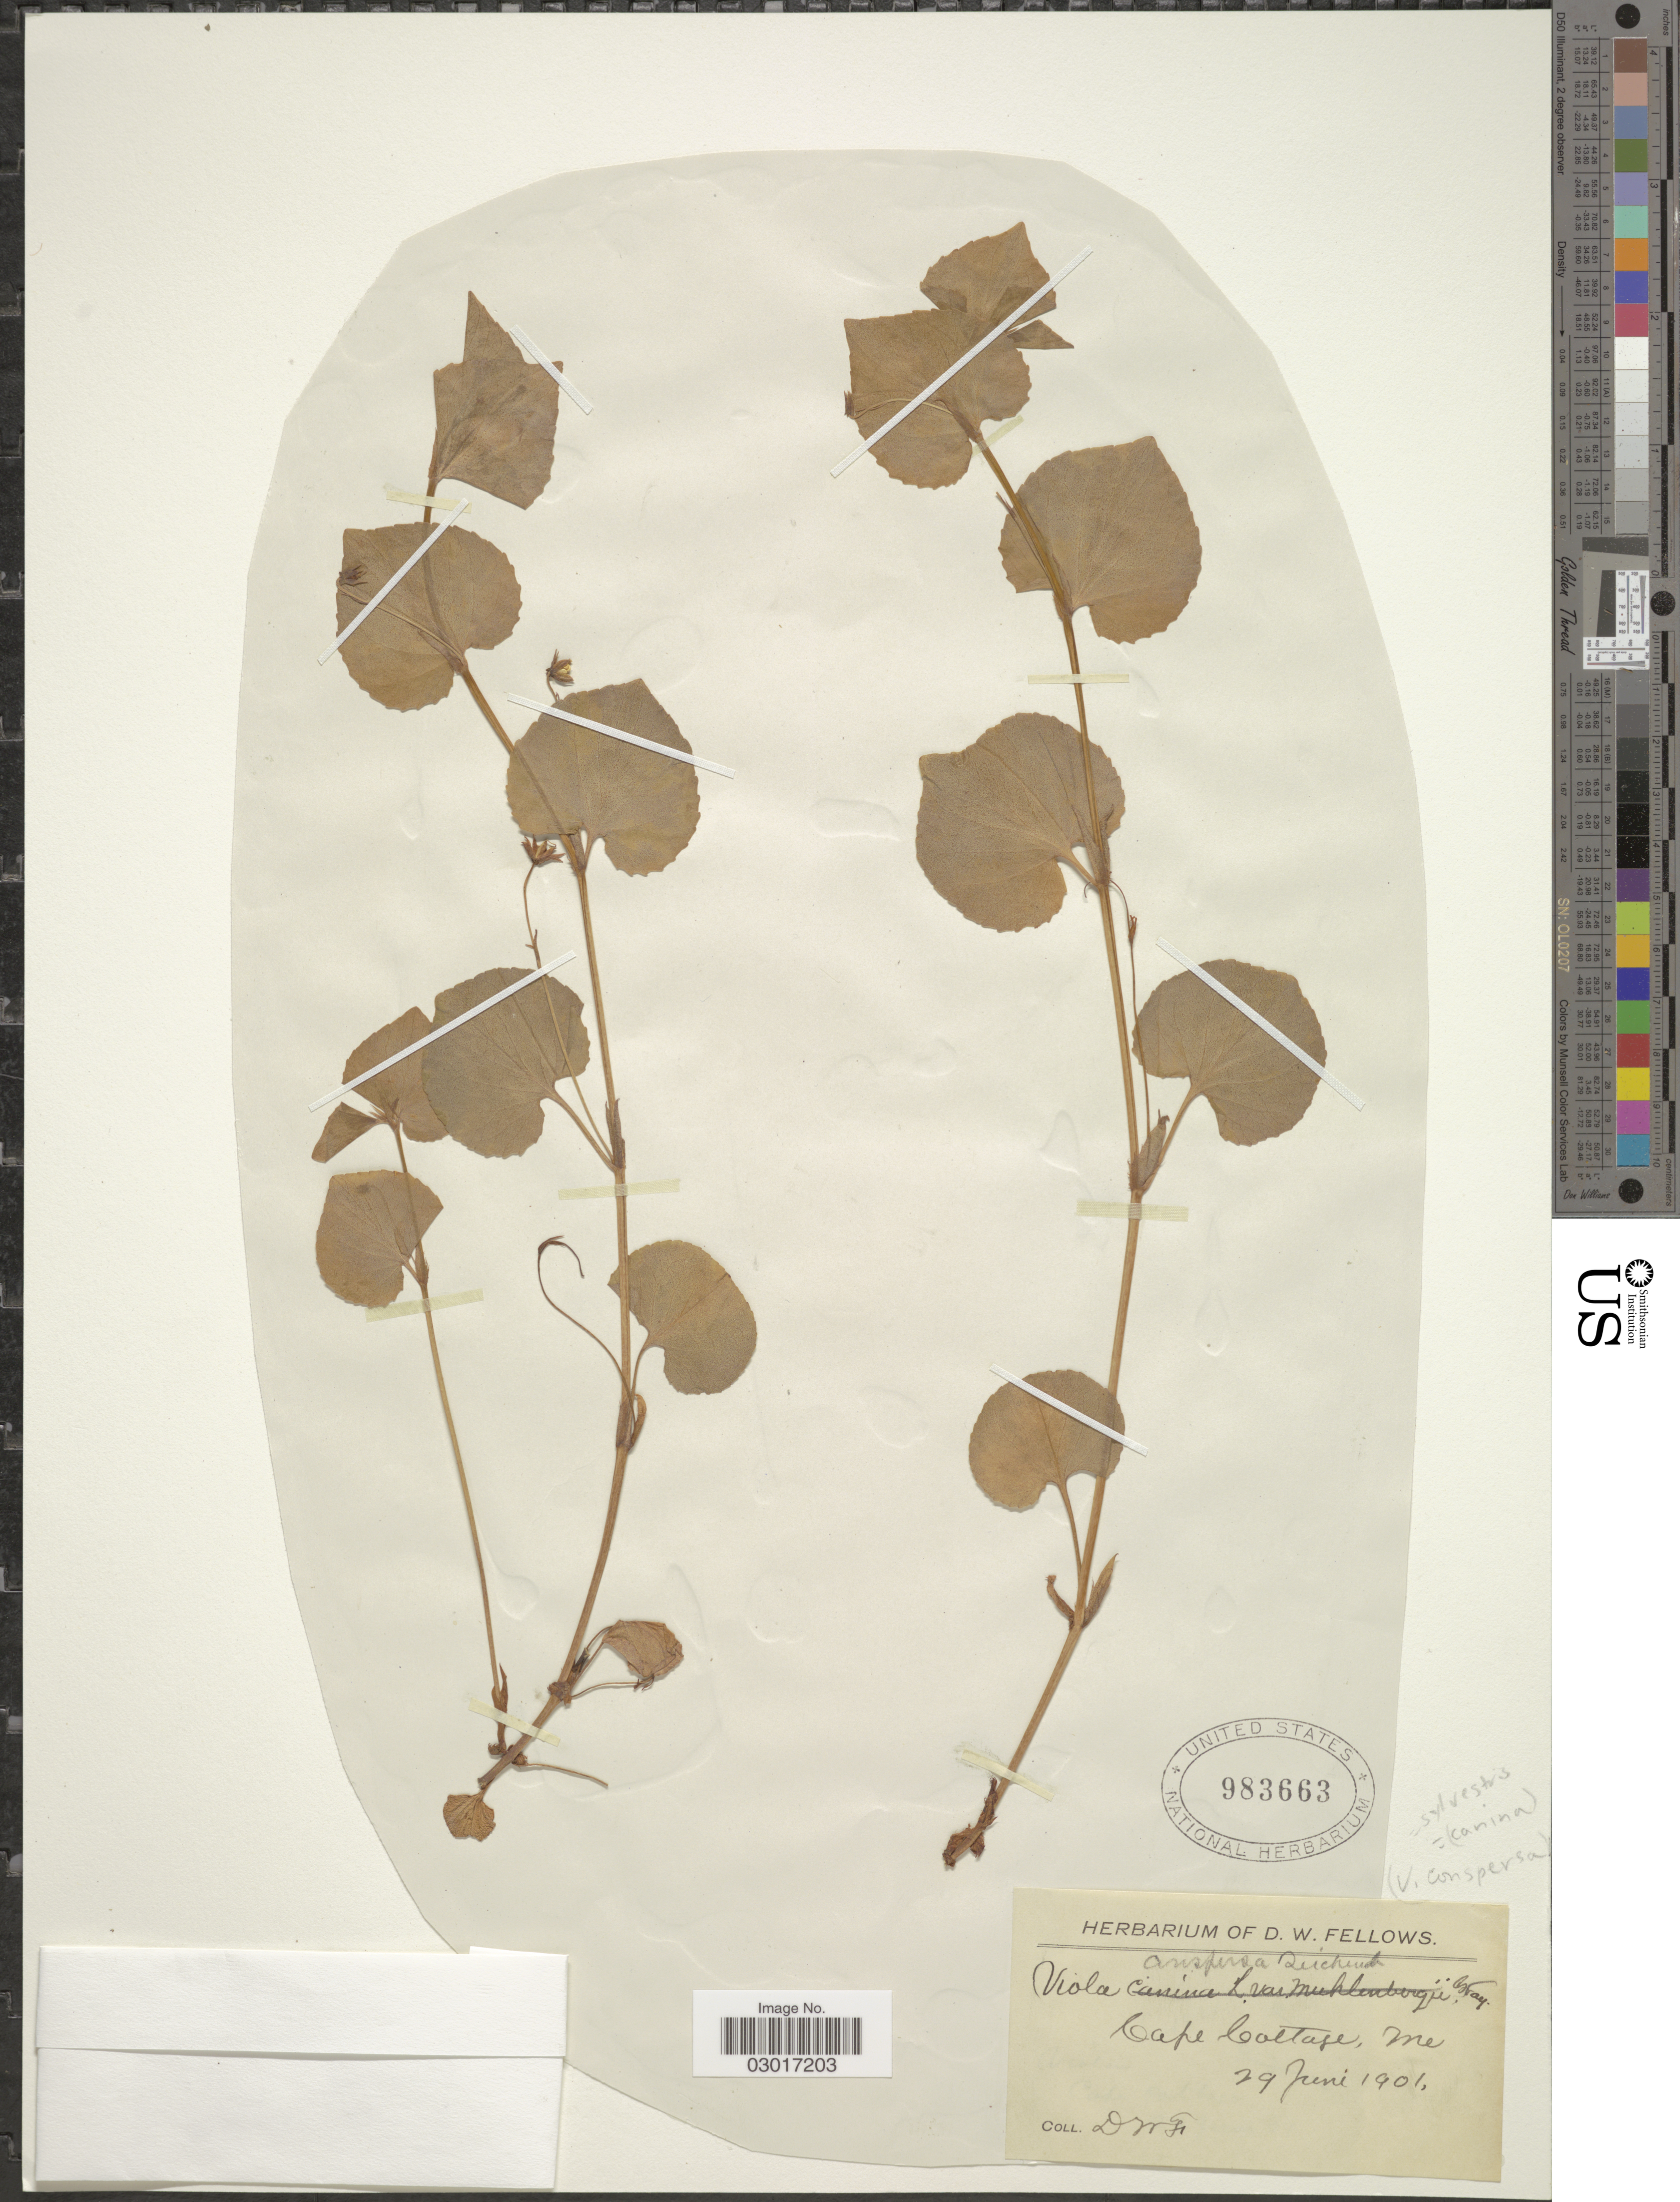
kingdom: Plantae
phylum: Tracheophyta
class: Magnoliopsida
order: Malpighiales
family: Violaceae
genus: Viola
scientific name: Viola sylvestris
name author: Lam.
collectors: D. W. Fellows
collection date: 1901-06-29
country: United States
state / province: Maine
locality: Cape Cottage, Me.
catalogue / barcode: US 983663